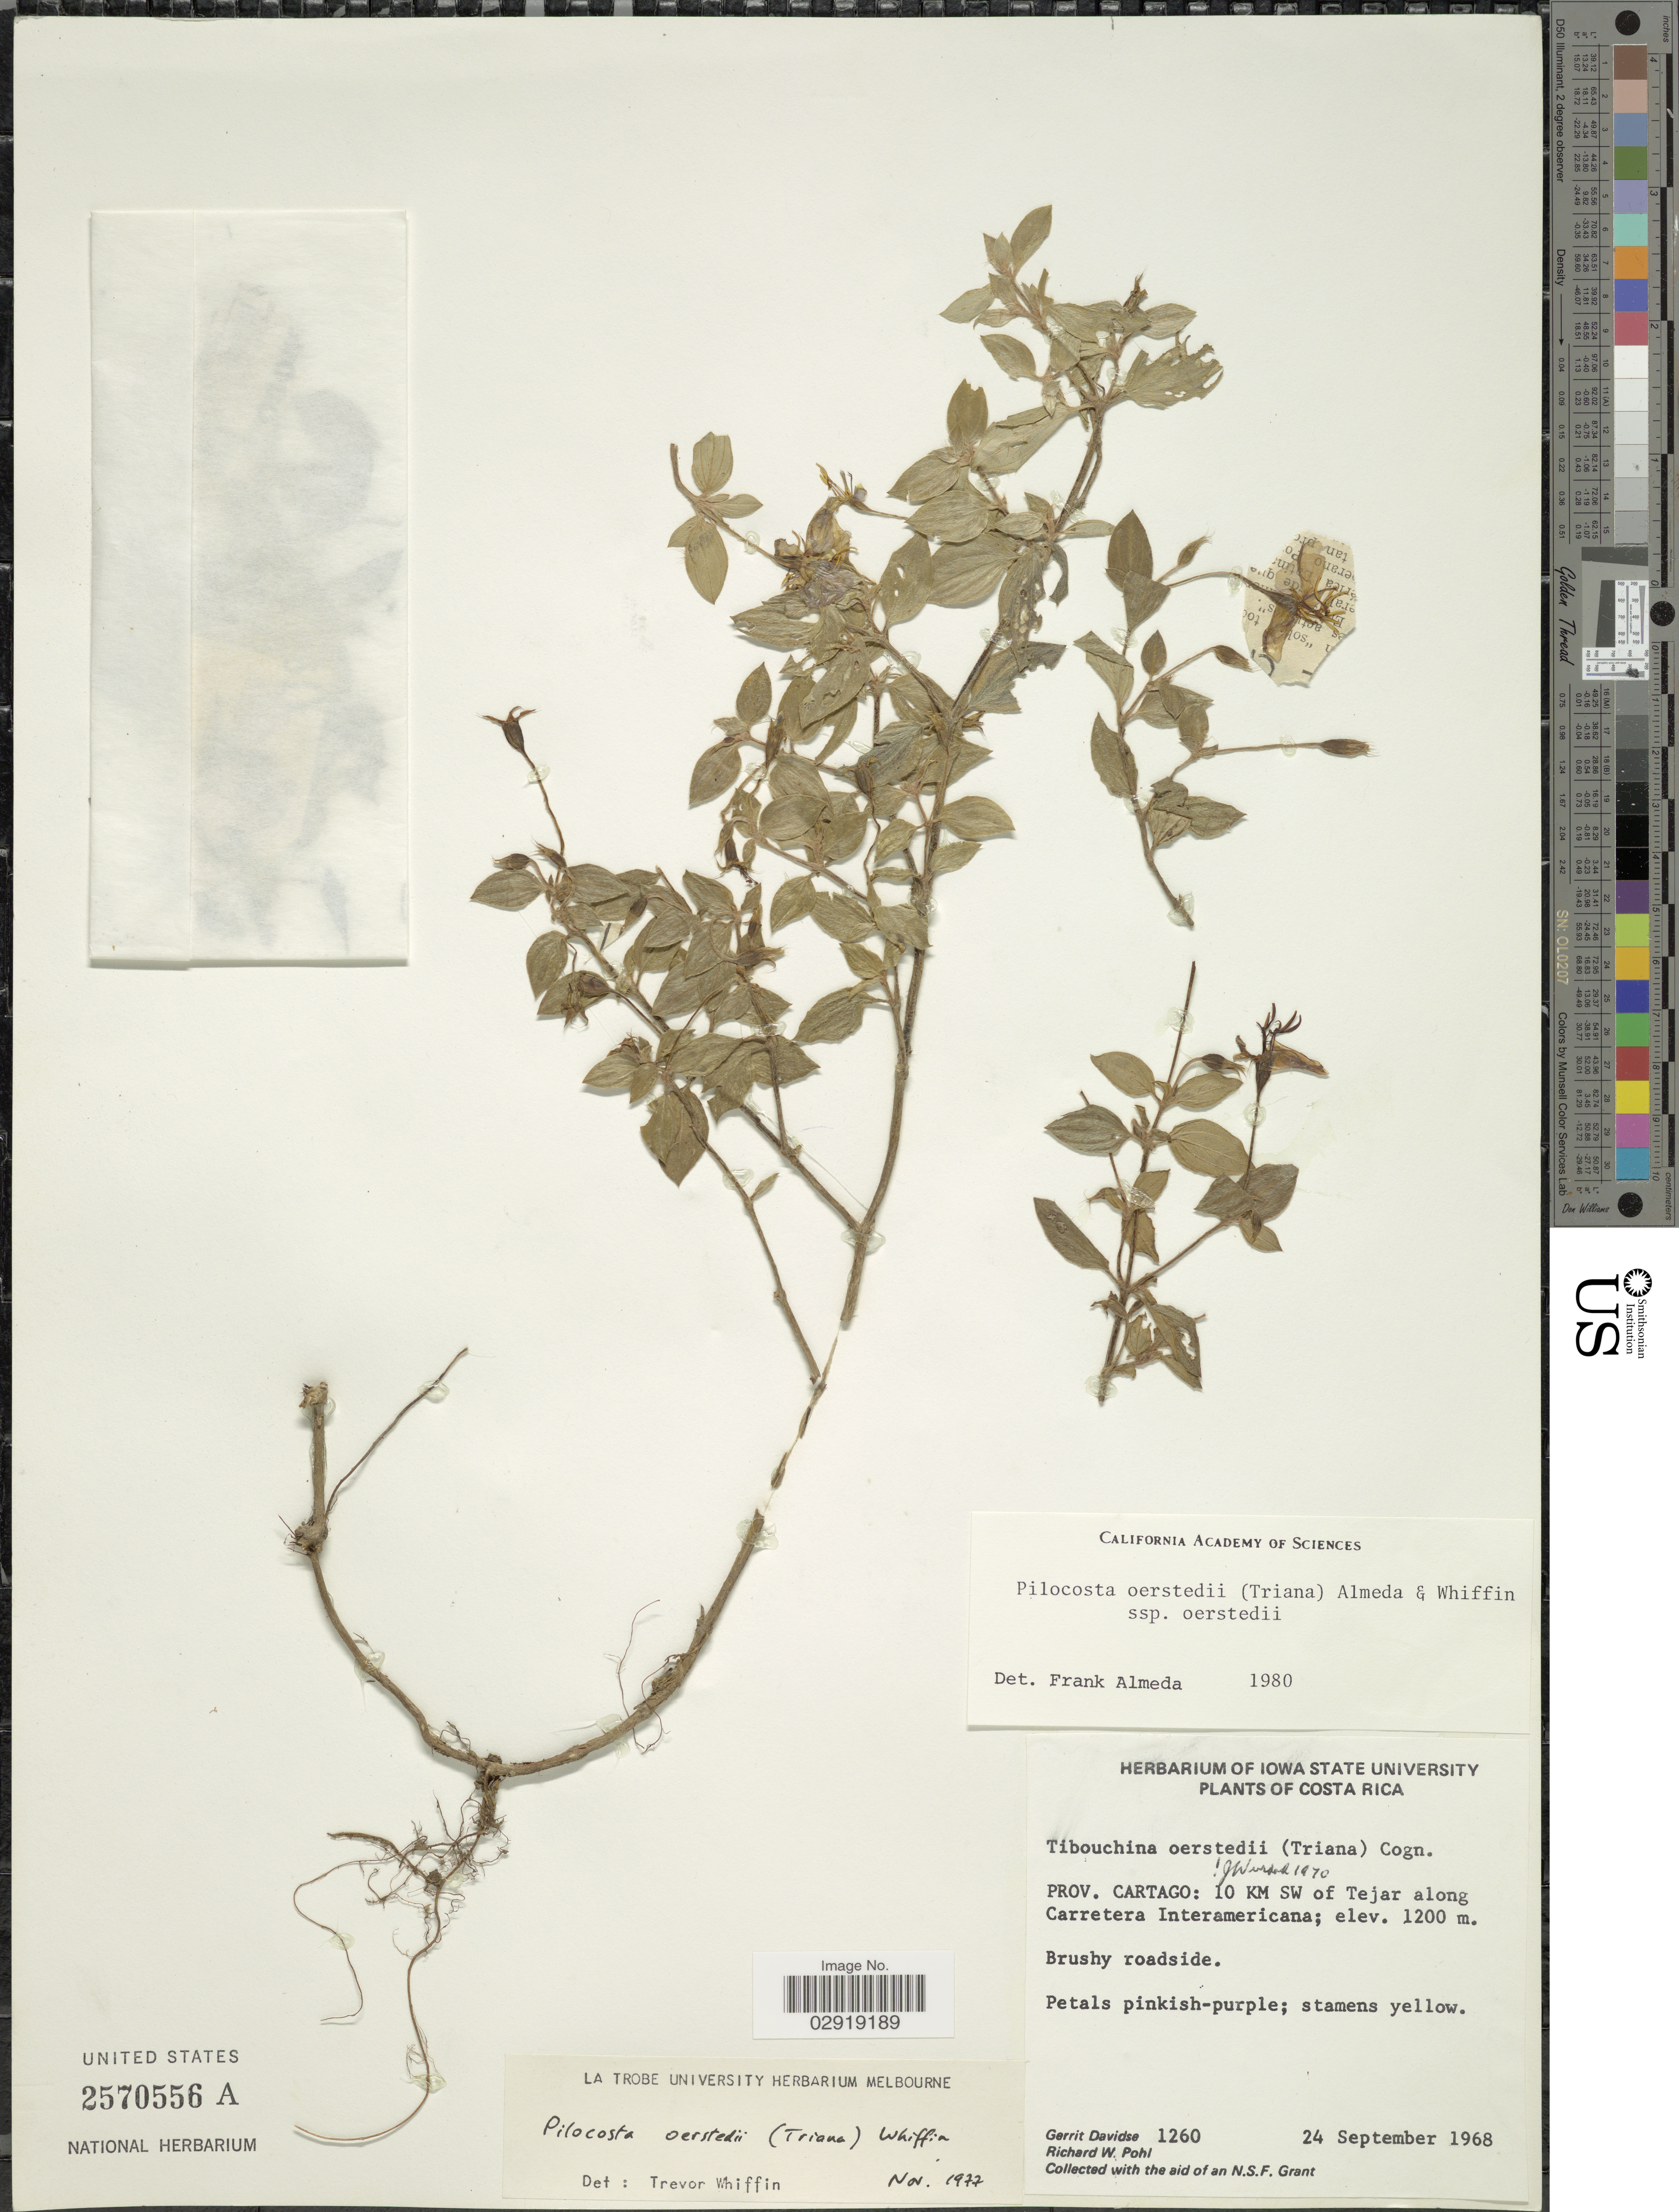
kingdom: Plantae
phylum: Tracheophyta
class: Magnoliopsida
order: Myrtales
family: Melastomataceae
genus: Pilocosta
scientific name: Pilocosta oerstedii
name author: (Triana) Almeda &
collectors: G. Davidse & R. W. Pohl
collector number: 1260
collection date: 1968-09-24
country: Costa Rica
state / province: Cartago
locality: Prov. Cartago: 10 KM SW of Tejar along Carretera Interamericana.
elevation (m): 1200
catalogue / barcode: US 2570556A